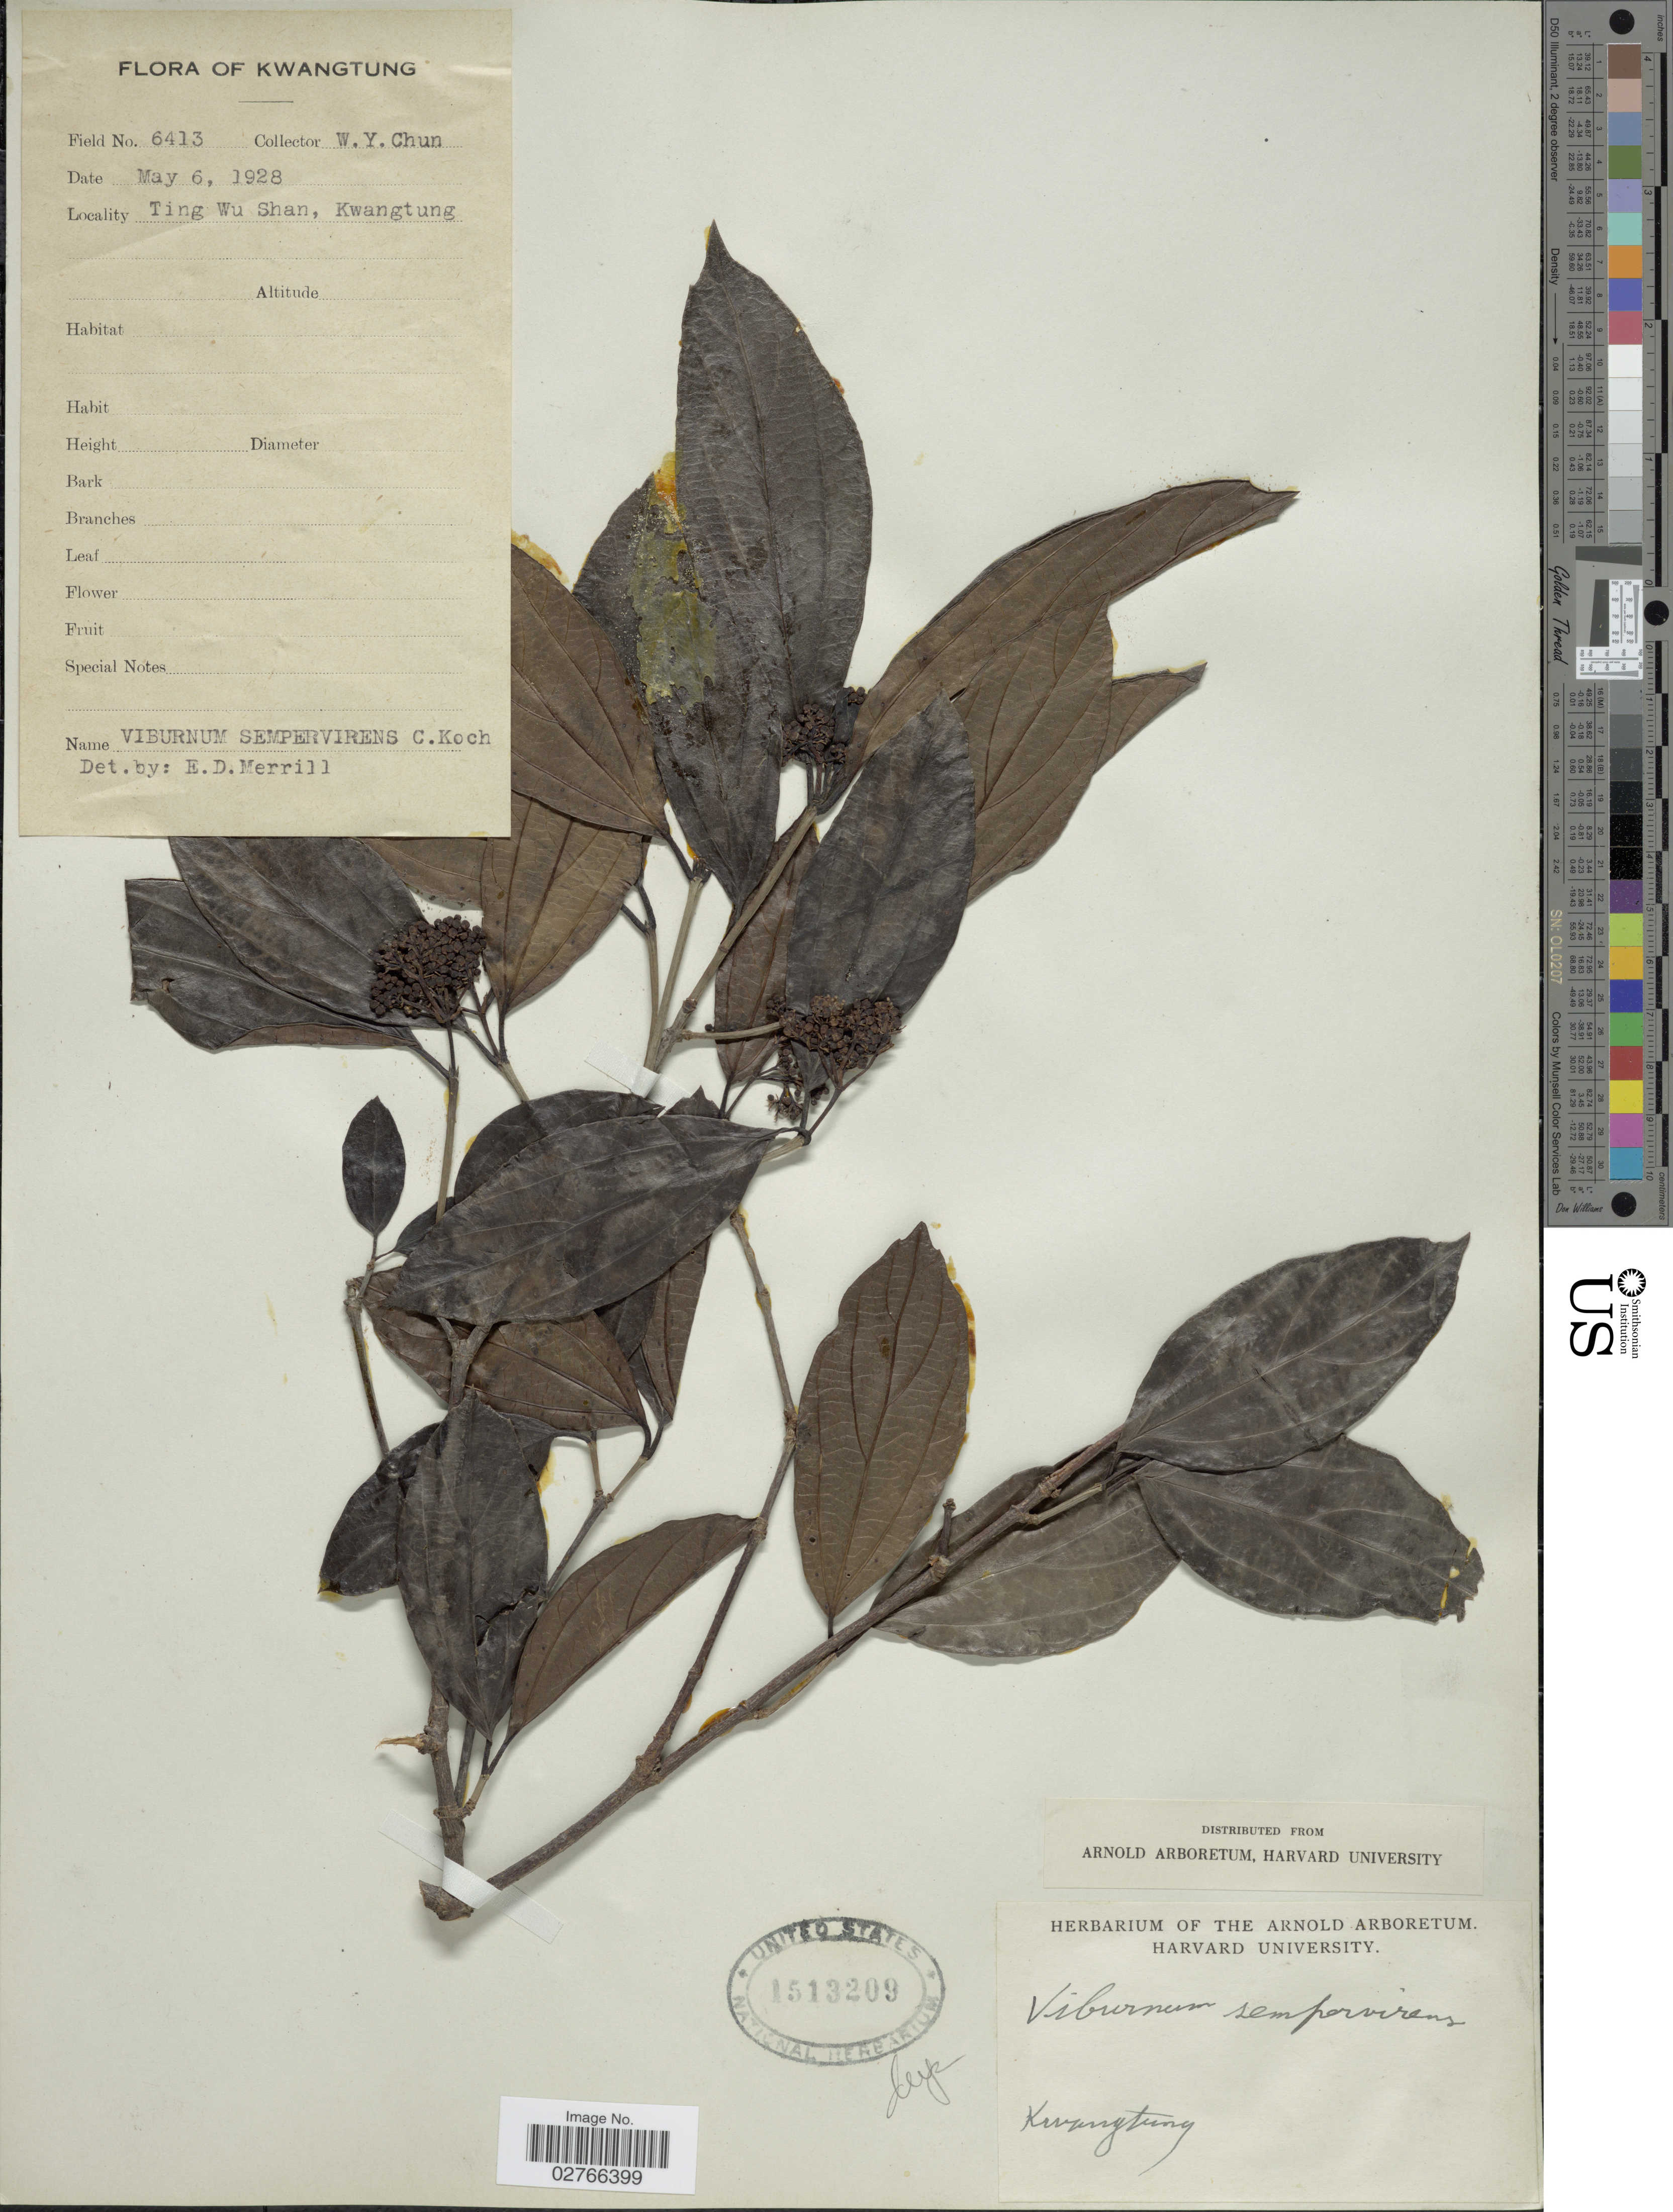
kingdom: Plantae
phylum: Tracheophyta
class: Magnoliopsida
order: Dipsacales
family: Viburnaceae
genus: Viburnum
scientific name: Viburnum sempervirens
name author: K. Koch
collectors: W. Y. Chun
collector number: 6413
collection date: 1928-05-06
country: China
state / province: Guangdong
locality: Kwangtung, Ting Wu Shan.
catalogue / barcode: US 1513209